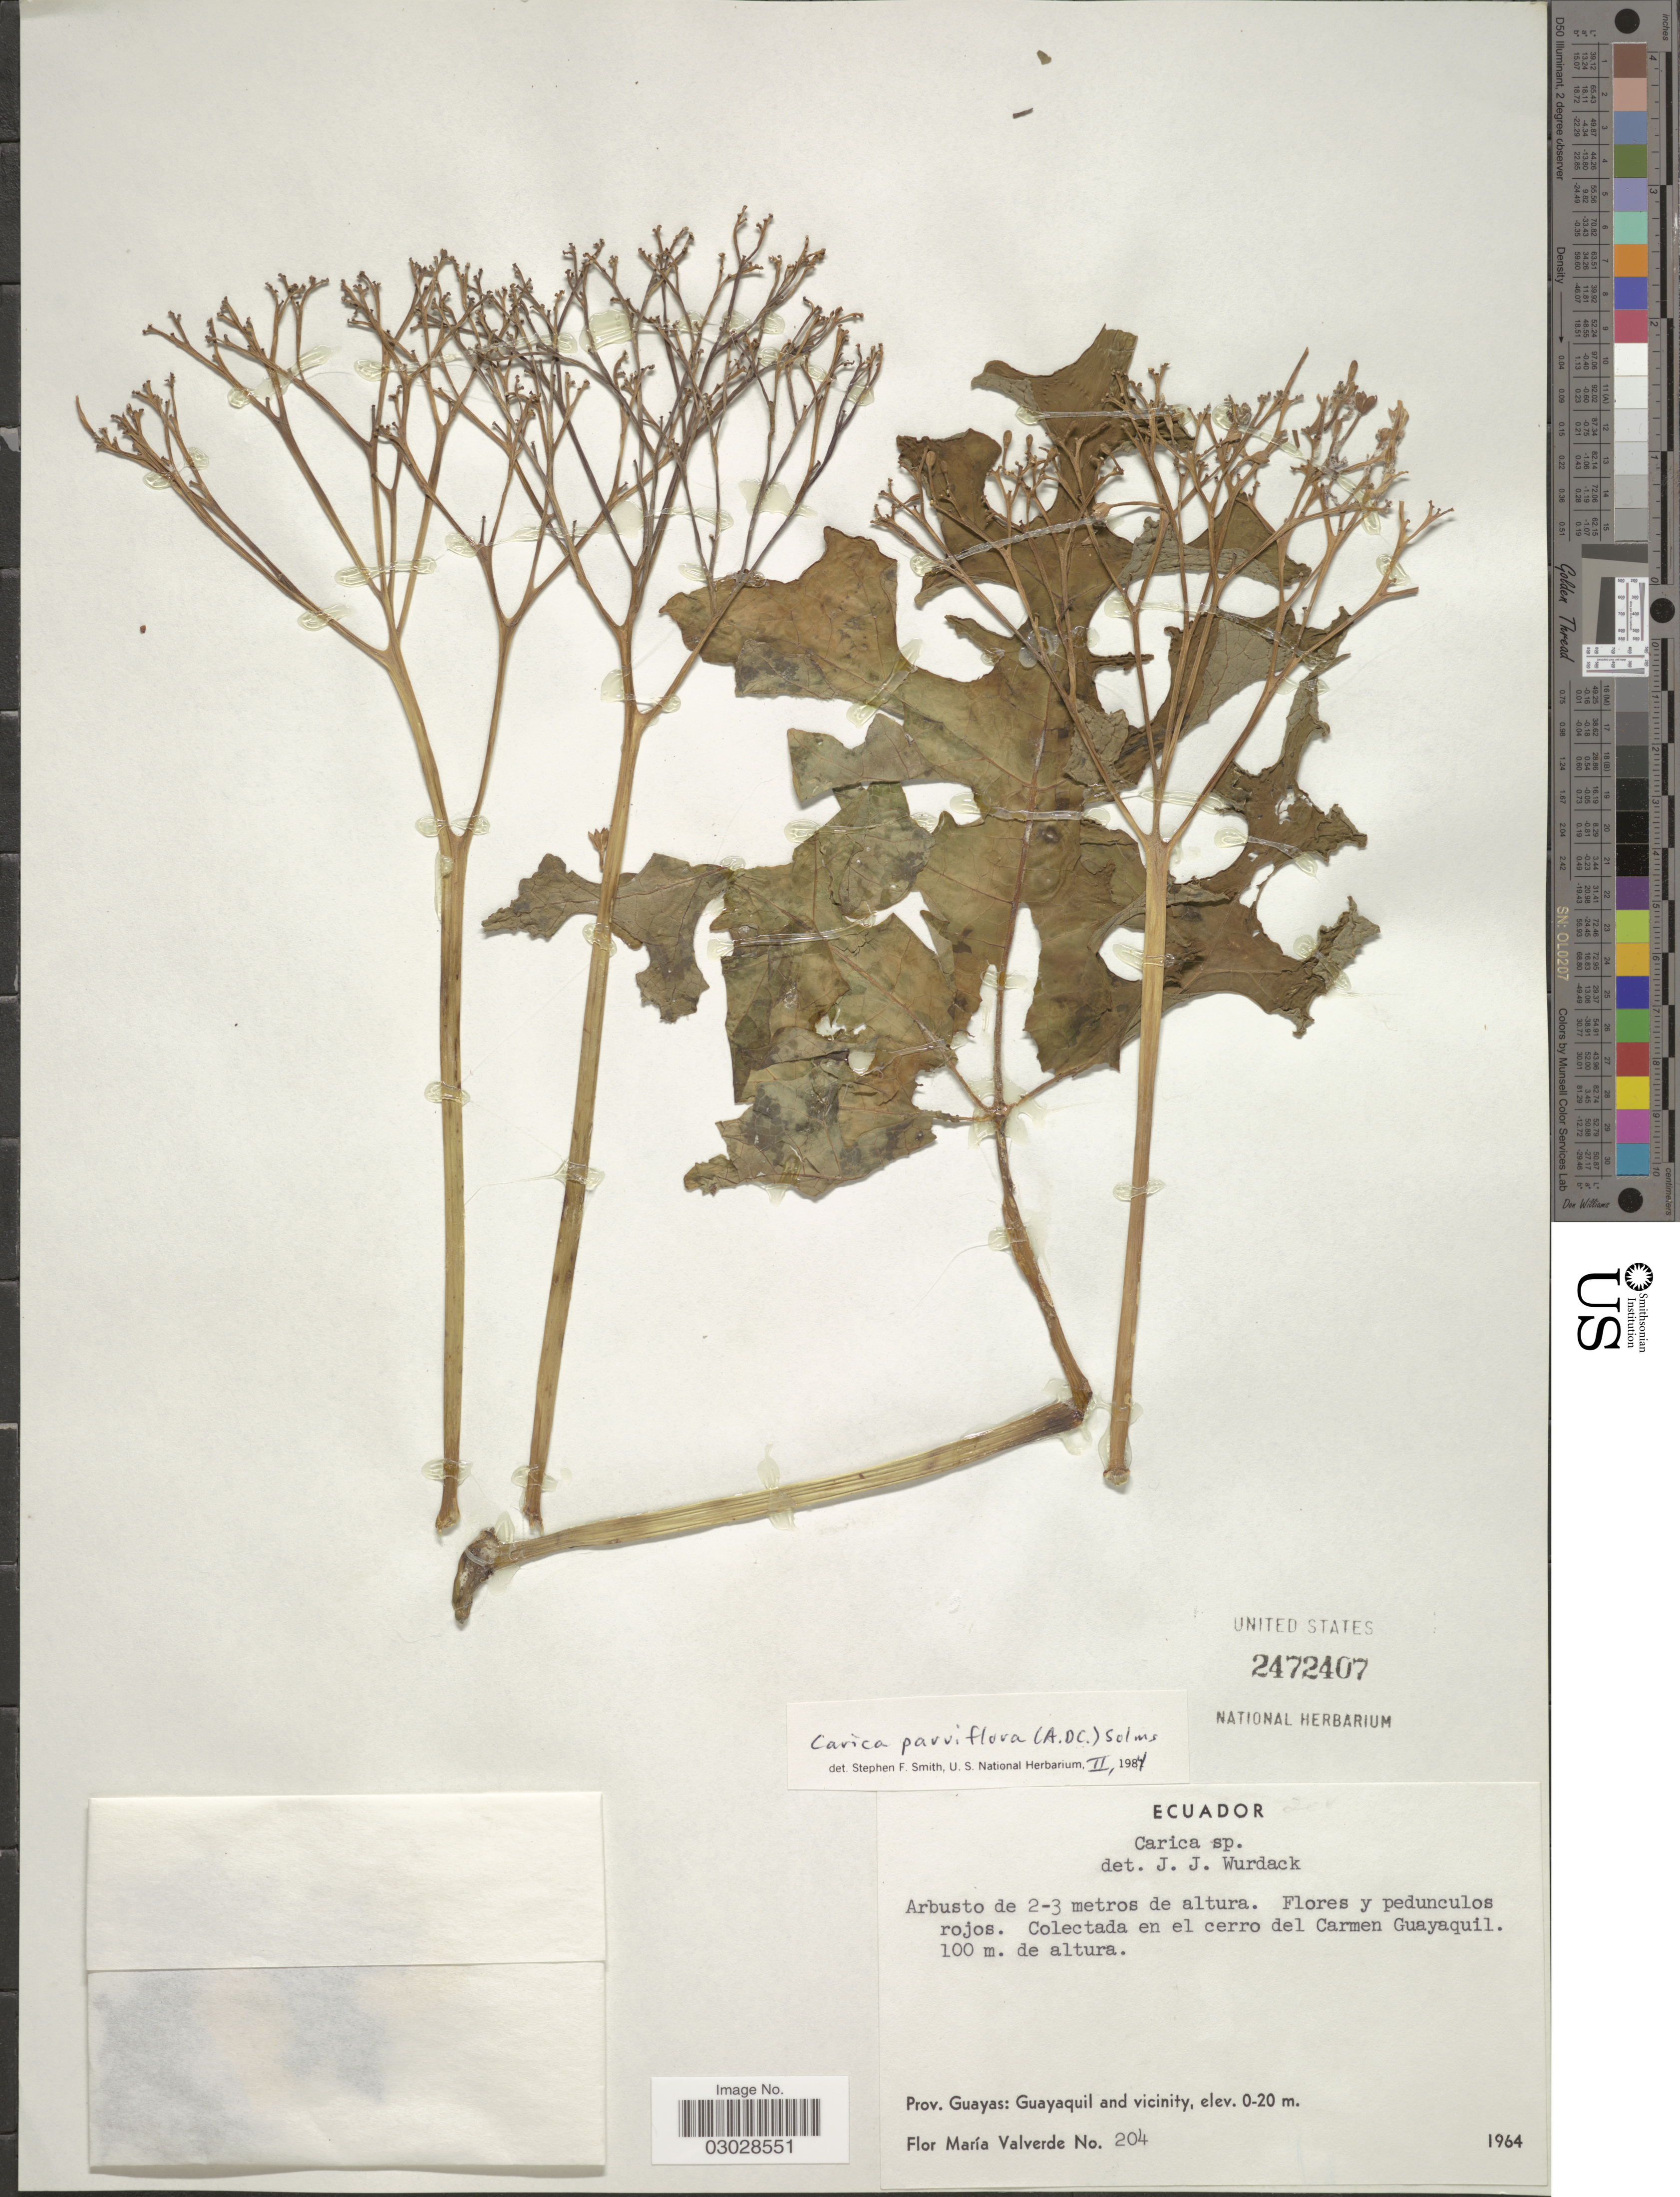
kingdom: Plantae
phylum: Tracheophyta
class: Magnoliopsida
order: Brassicales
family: Caricaceae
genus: Vasconcellea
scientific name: Vasconcellea parviflora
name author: A. DC.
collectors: F. M. Valverde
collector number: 204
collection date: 1964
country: Ecuador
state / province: Guayas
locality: En el cerro del Carmen Guayaquil. Guayaquil and vicinity.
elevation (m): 0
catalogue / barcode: US 2472407